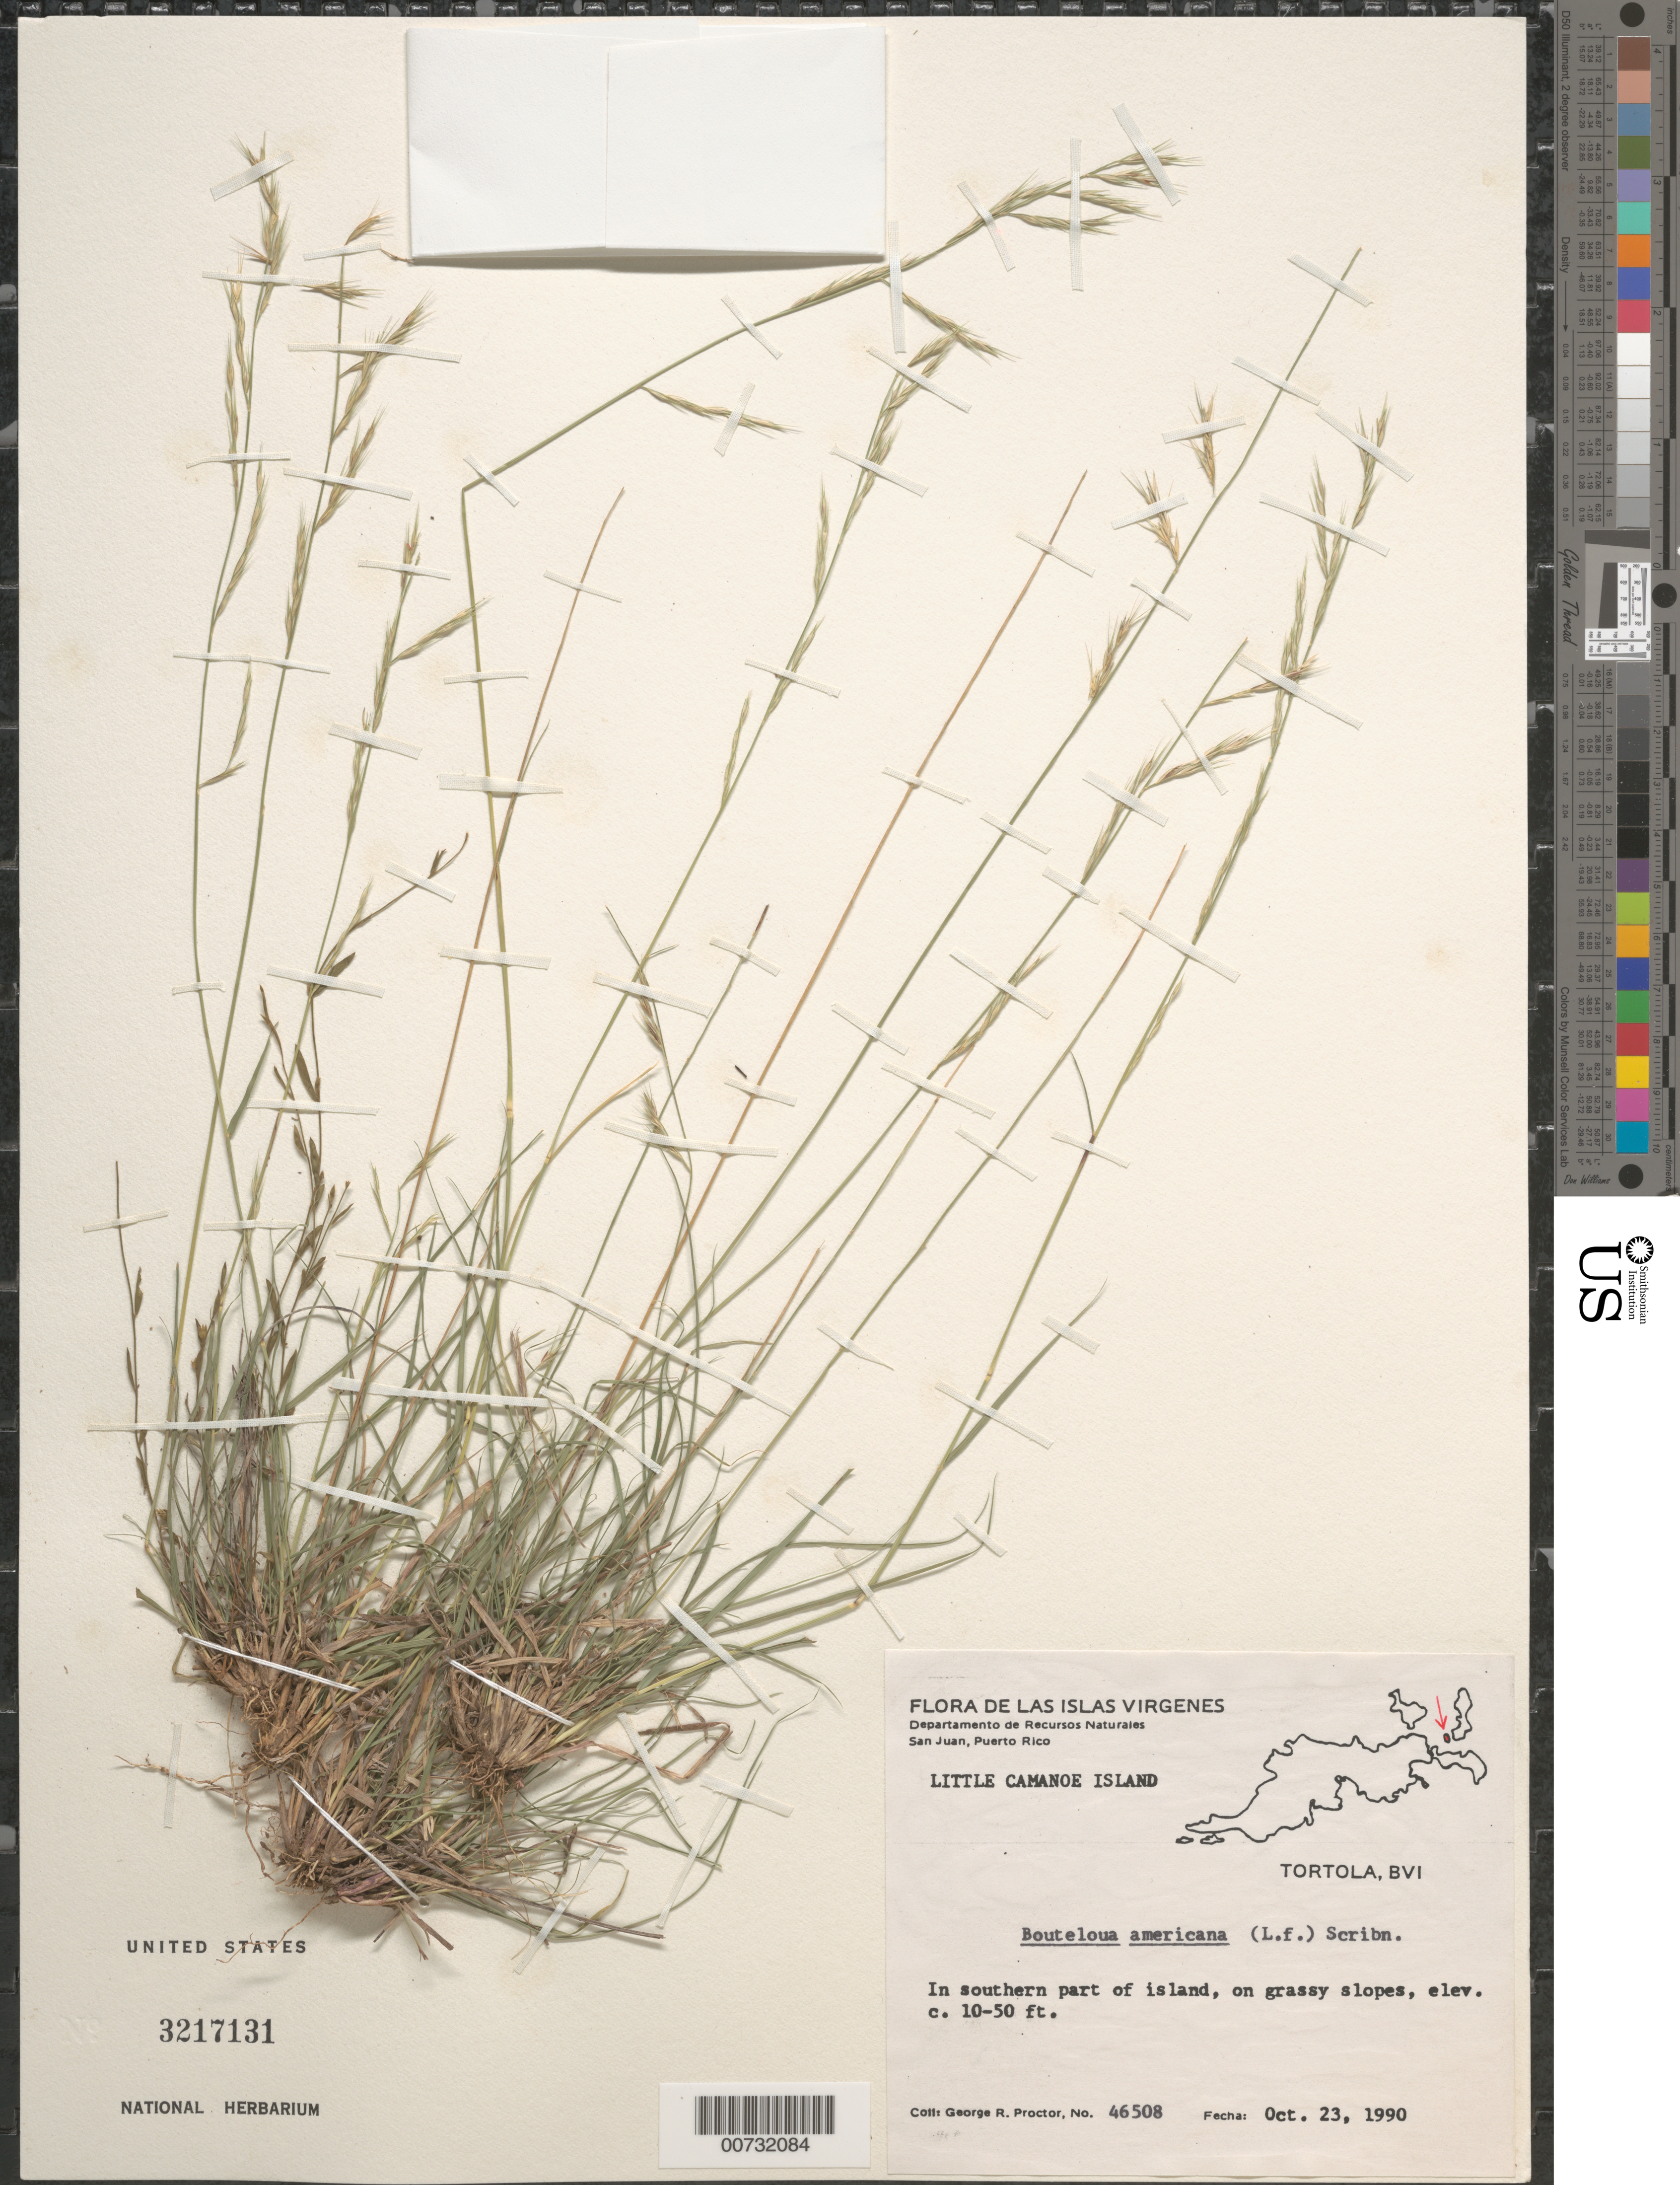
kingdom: Plantae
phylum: Tracheophyta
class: Liliopsida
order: Poales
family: Poaceae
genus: Bouteloua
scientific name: Bouteloua americana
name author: (L.) Scribn.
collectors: G. R. Proctor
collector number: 46508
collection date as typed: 23 Oct 1990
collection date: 1990-10-23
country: British Virgin Islands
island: Little Camanoe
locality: Little Camanoe Is.: Southern part of island,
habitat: Grassy slopes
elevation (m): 3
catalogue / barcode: US 3217131